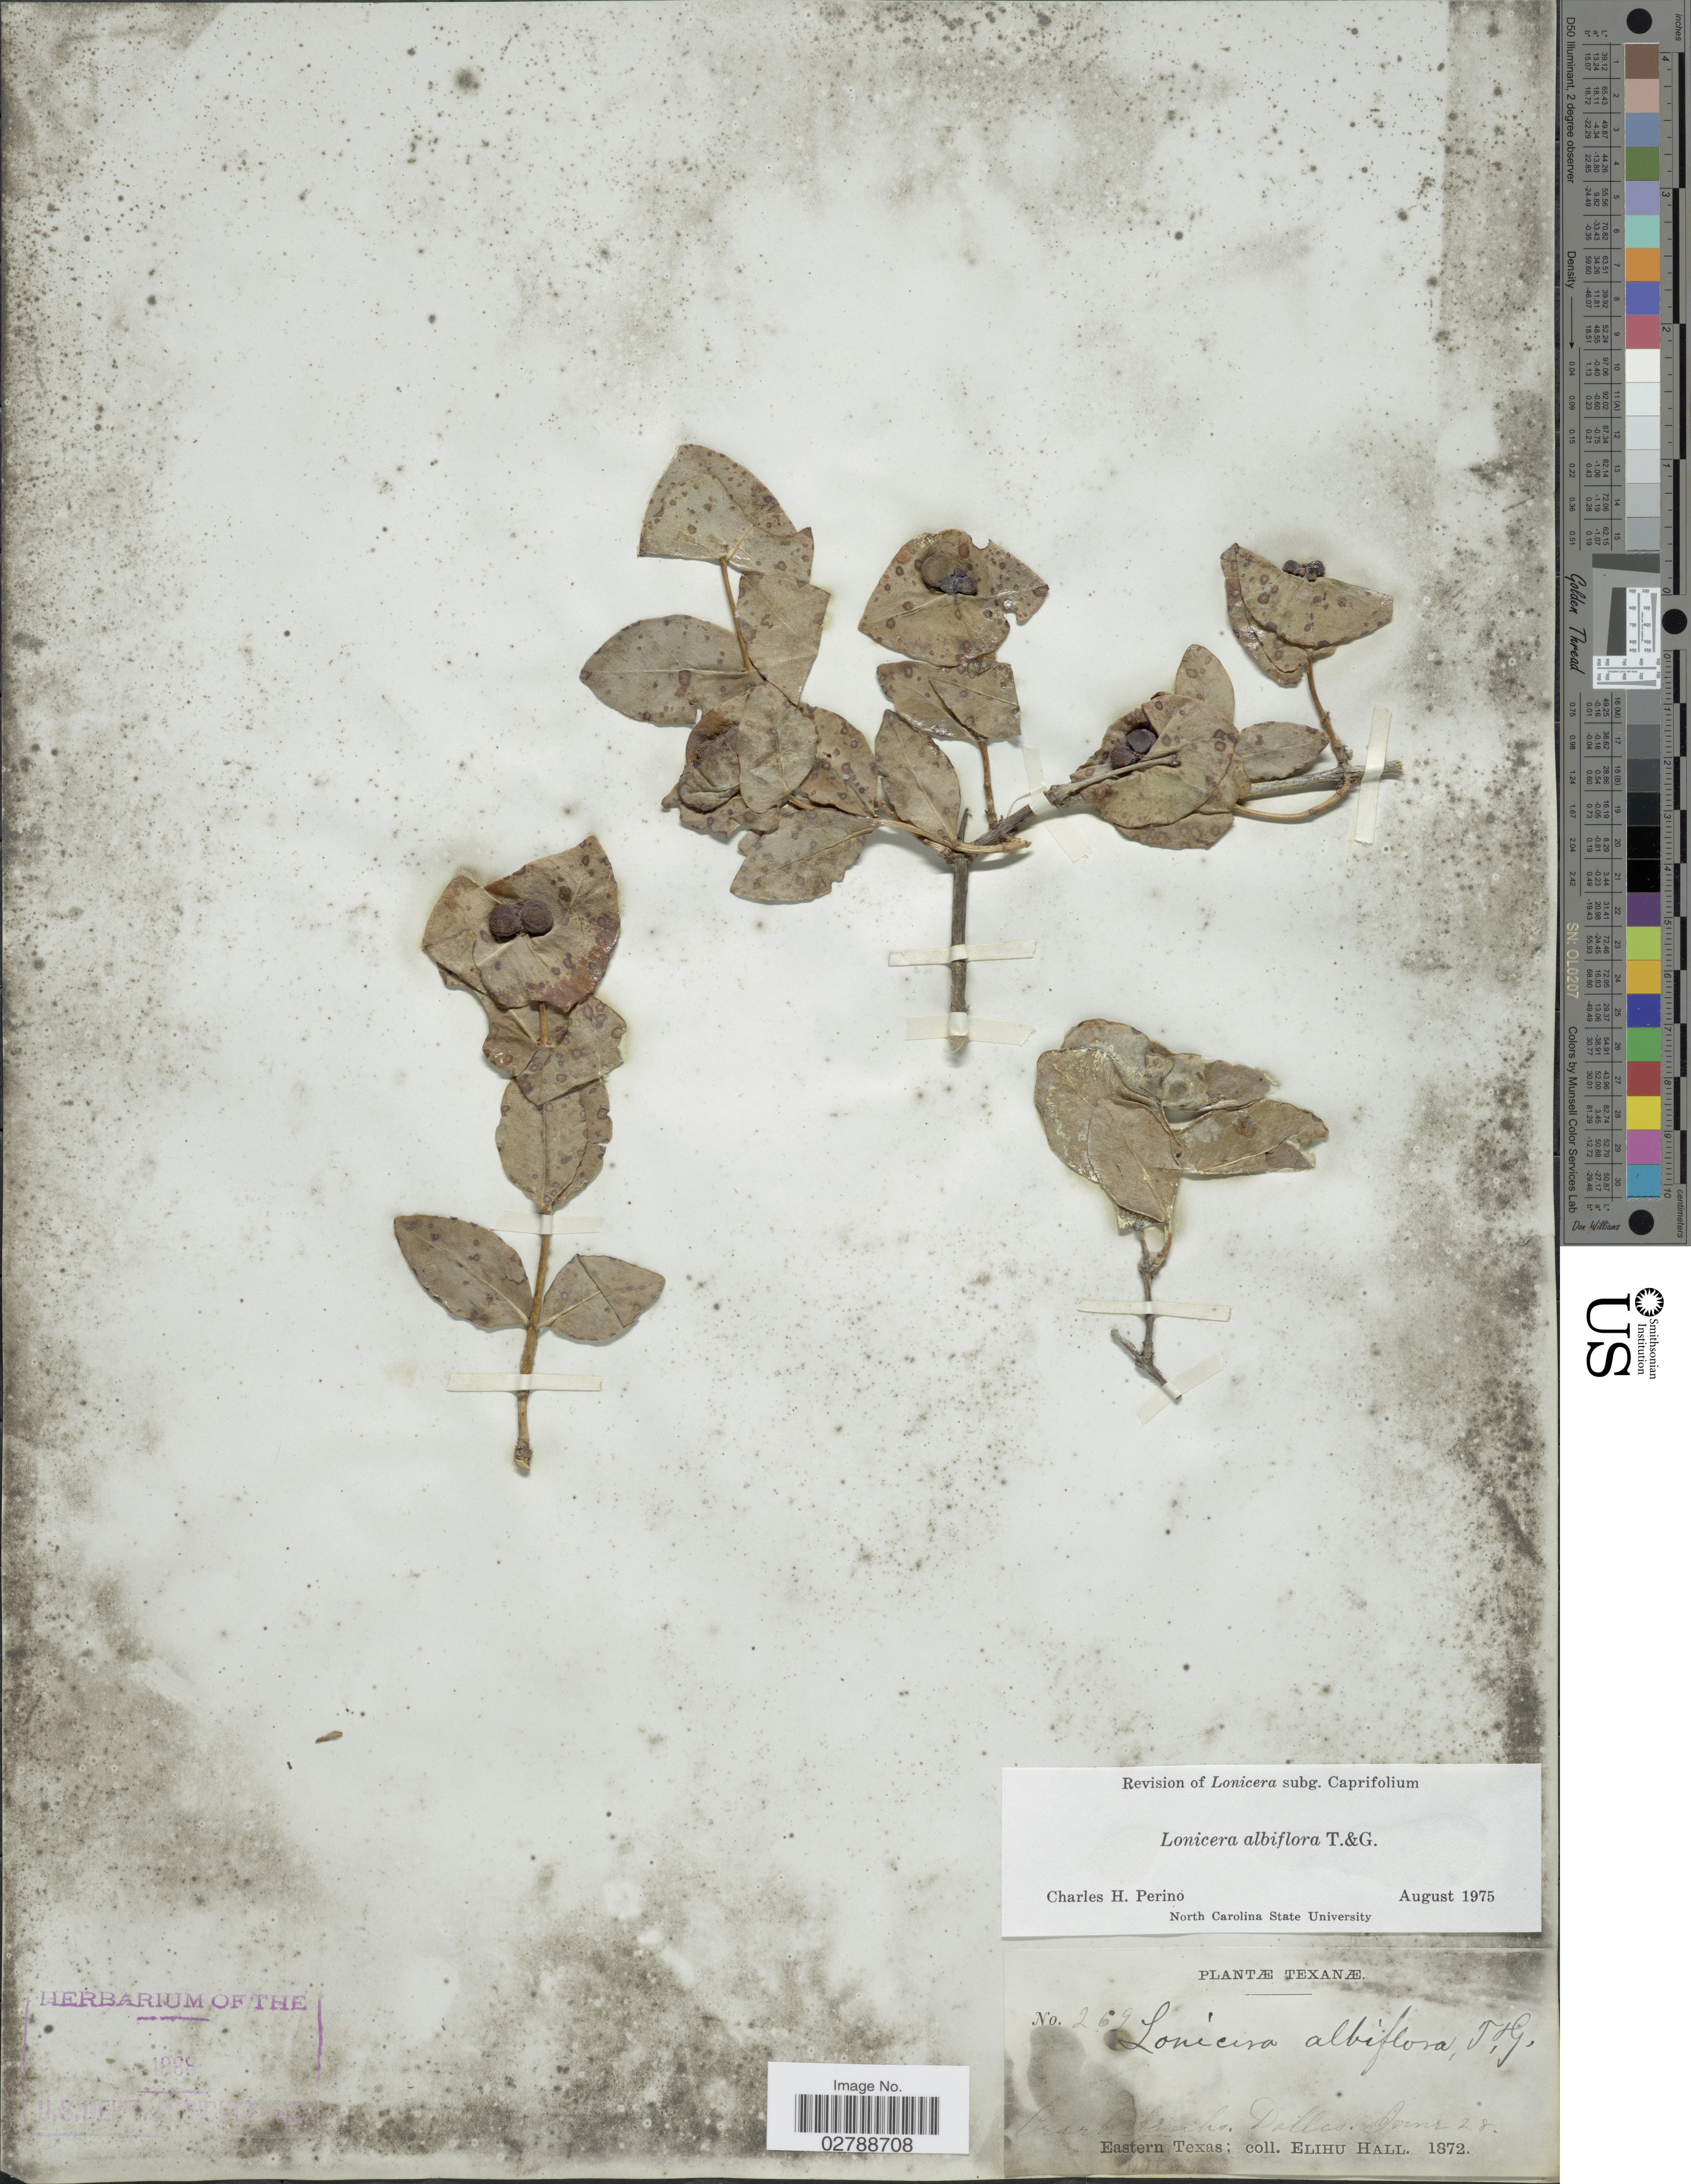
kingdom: Plantae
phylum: Tracheophyta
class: Magnoliopsida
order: Dipsacales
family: Caprifoliaceae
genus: Lonicera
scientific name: Lonicera albiflora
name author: Torr. & A. Gray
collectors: E. Hall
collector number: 269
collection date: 1872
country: United States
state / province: Texas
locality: Texanæ. Dallas. Eastern Texas.